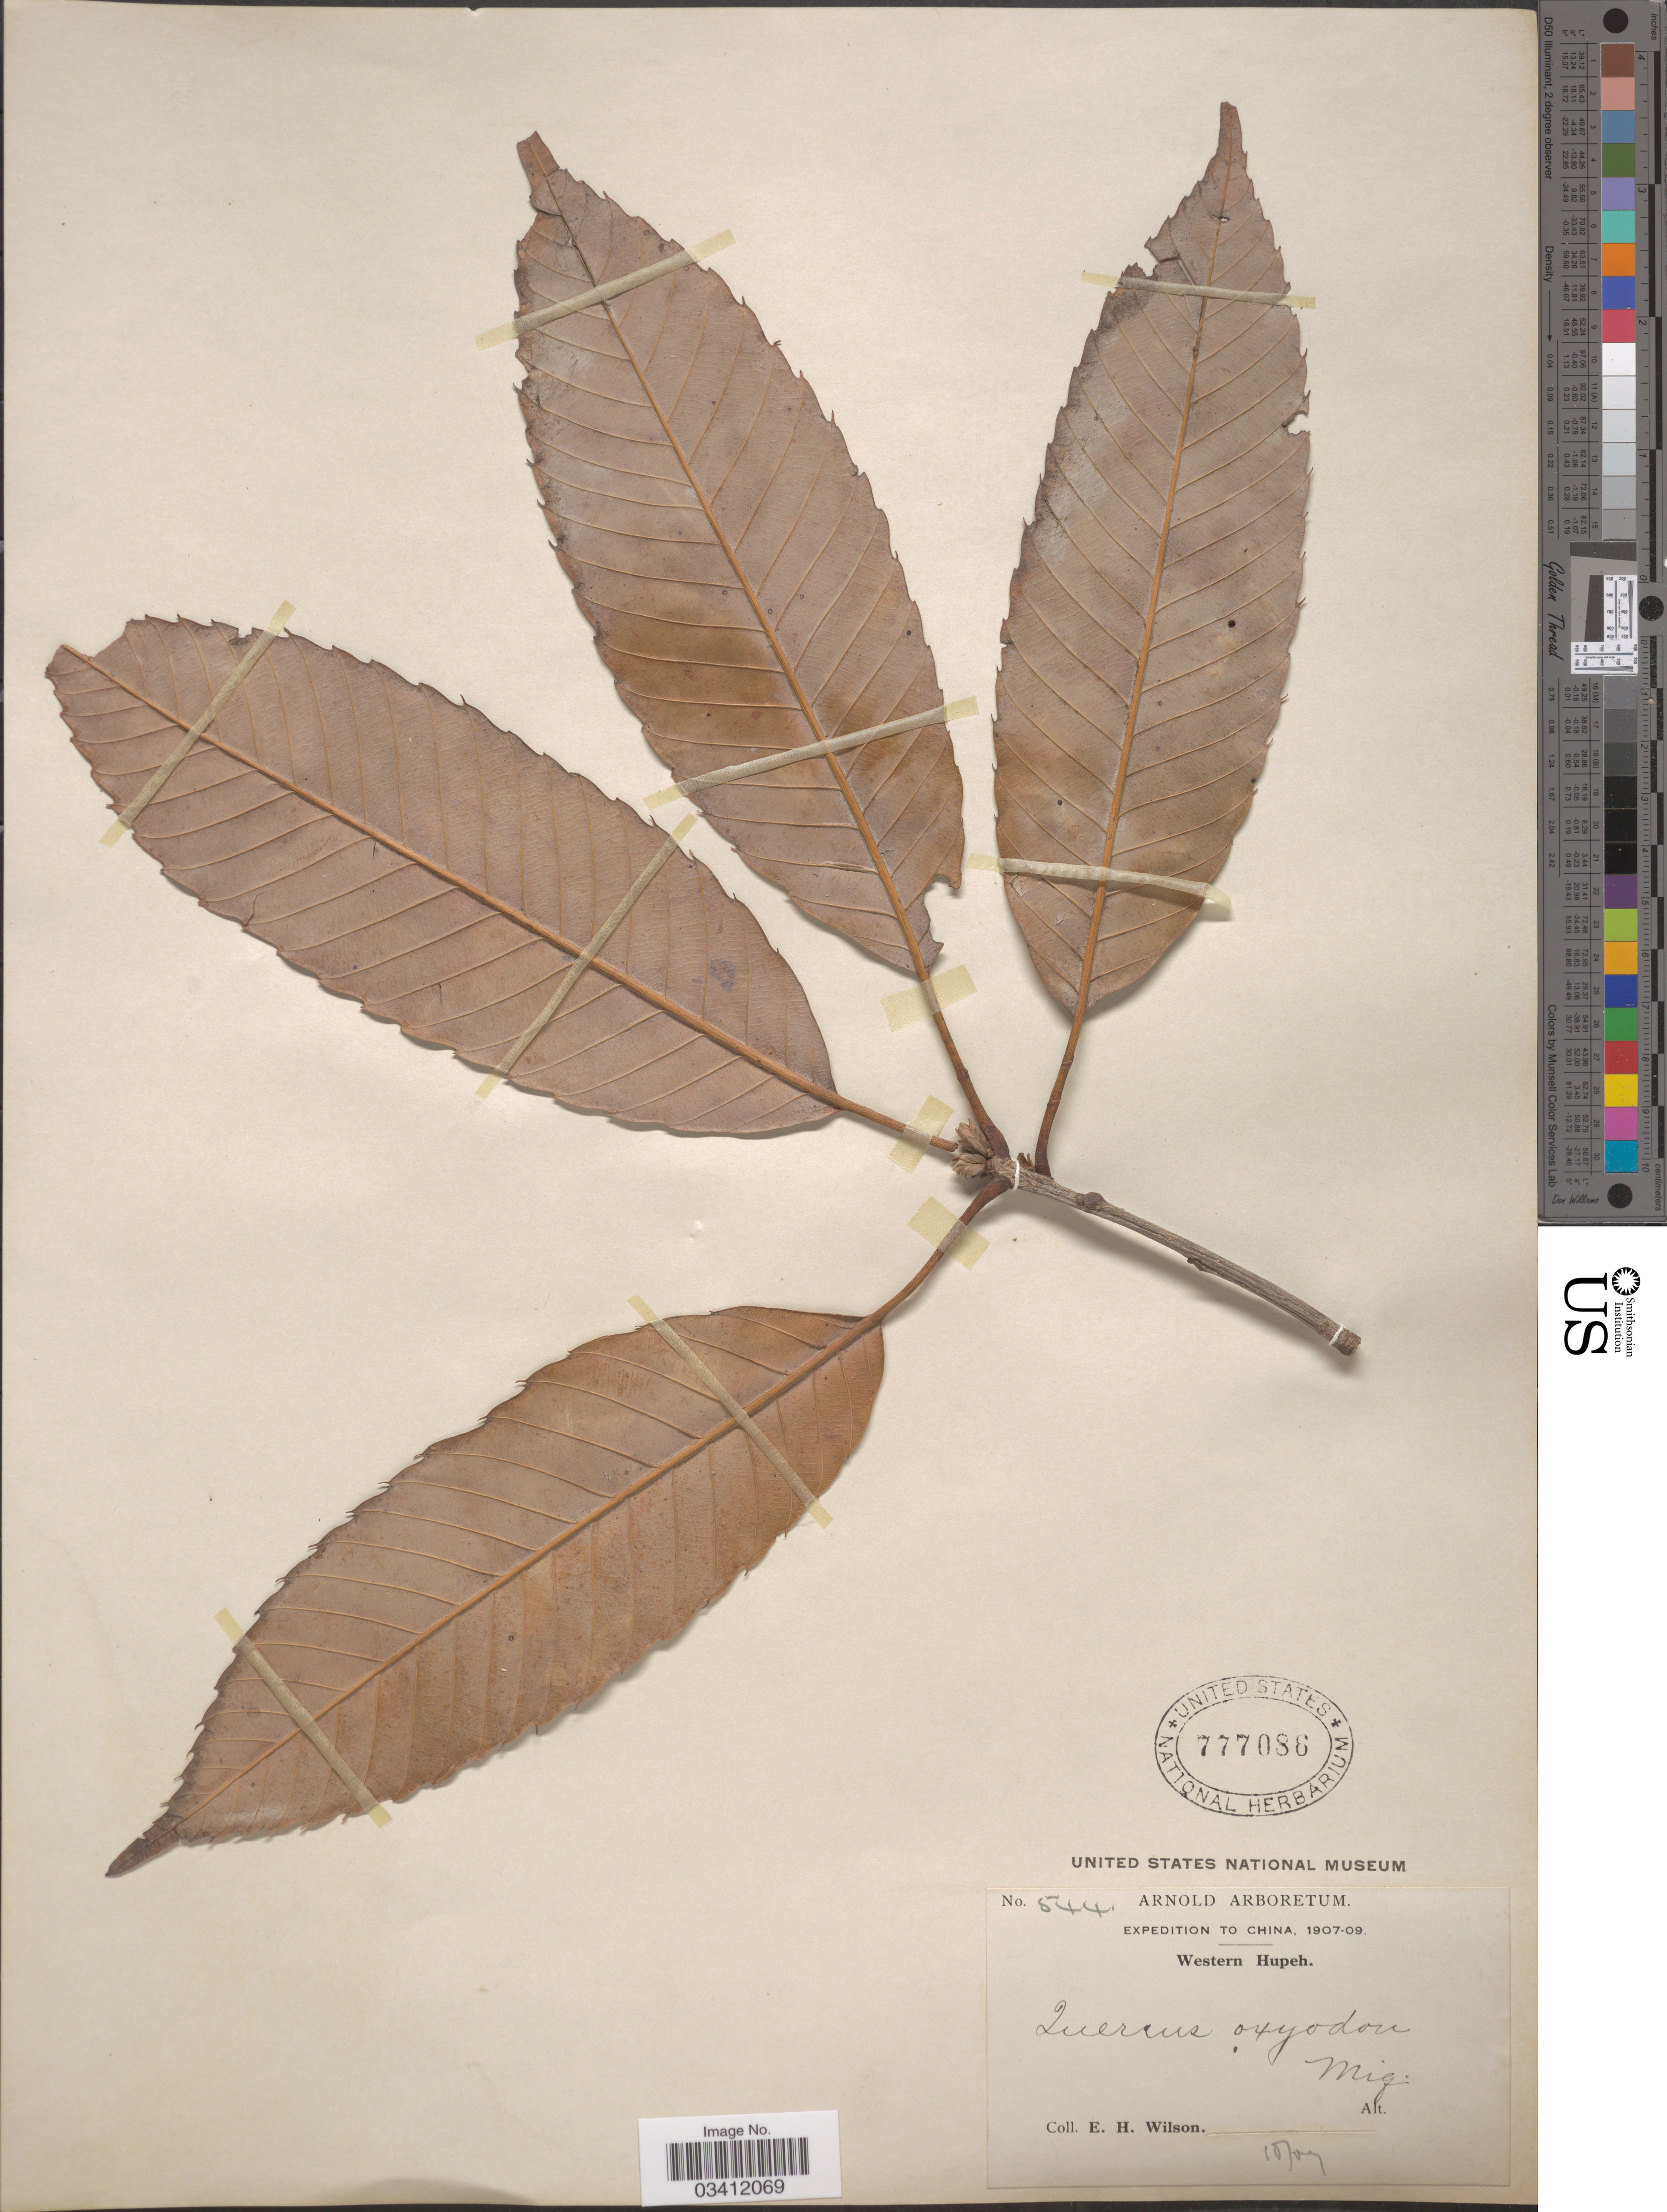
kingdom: Plantae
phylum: Tracheophyta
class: Magnoliopsida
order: Fagales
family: Fagaceae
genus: Quercus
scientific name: Quercus nariakii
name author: Hayata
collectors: E. Wilson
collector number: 544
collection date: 1907-10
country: China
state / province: Hubei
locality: Western Hupeh.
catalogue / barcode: US 777086